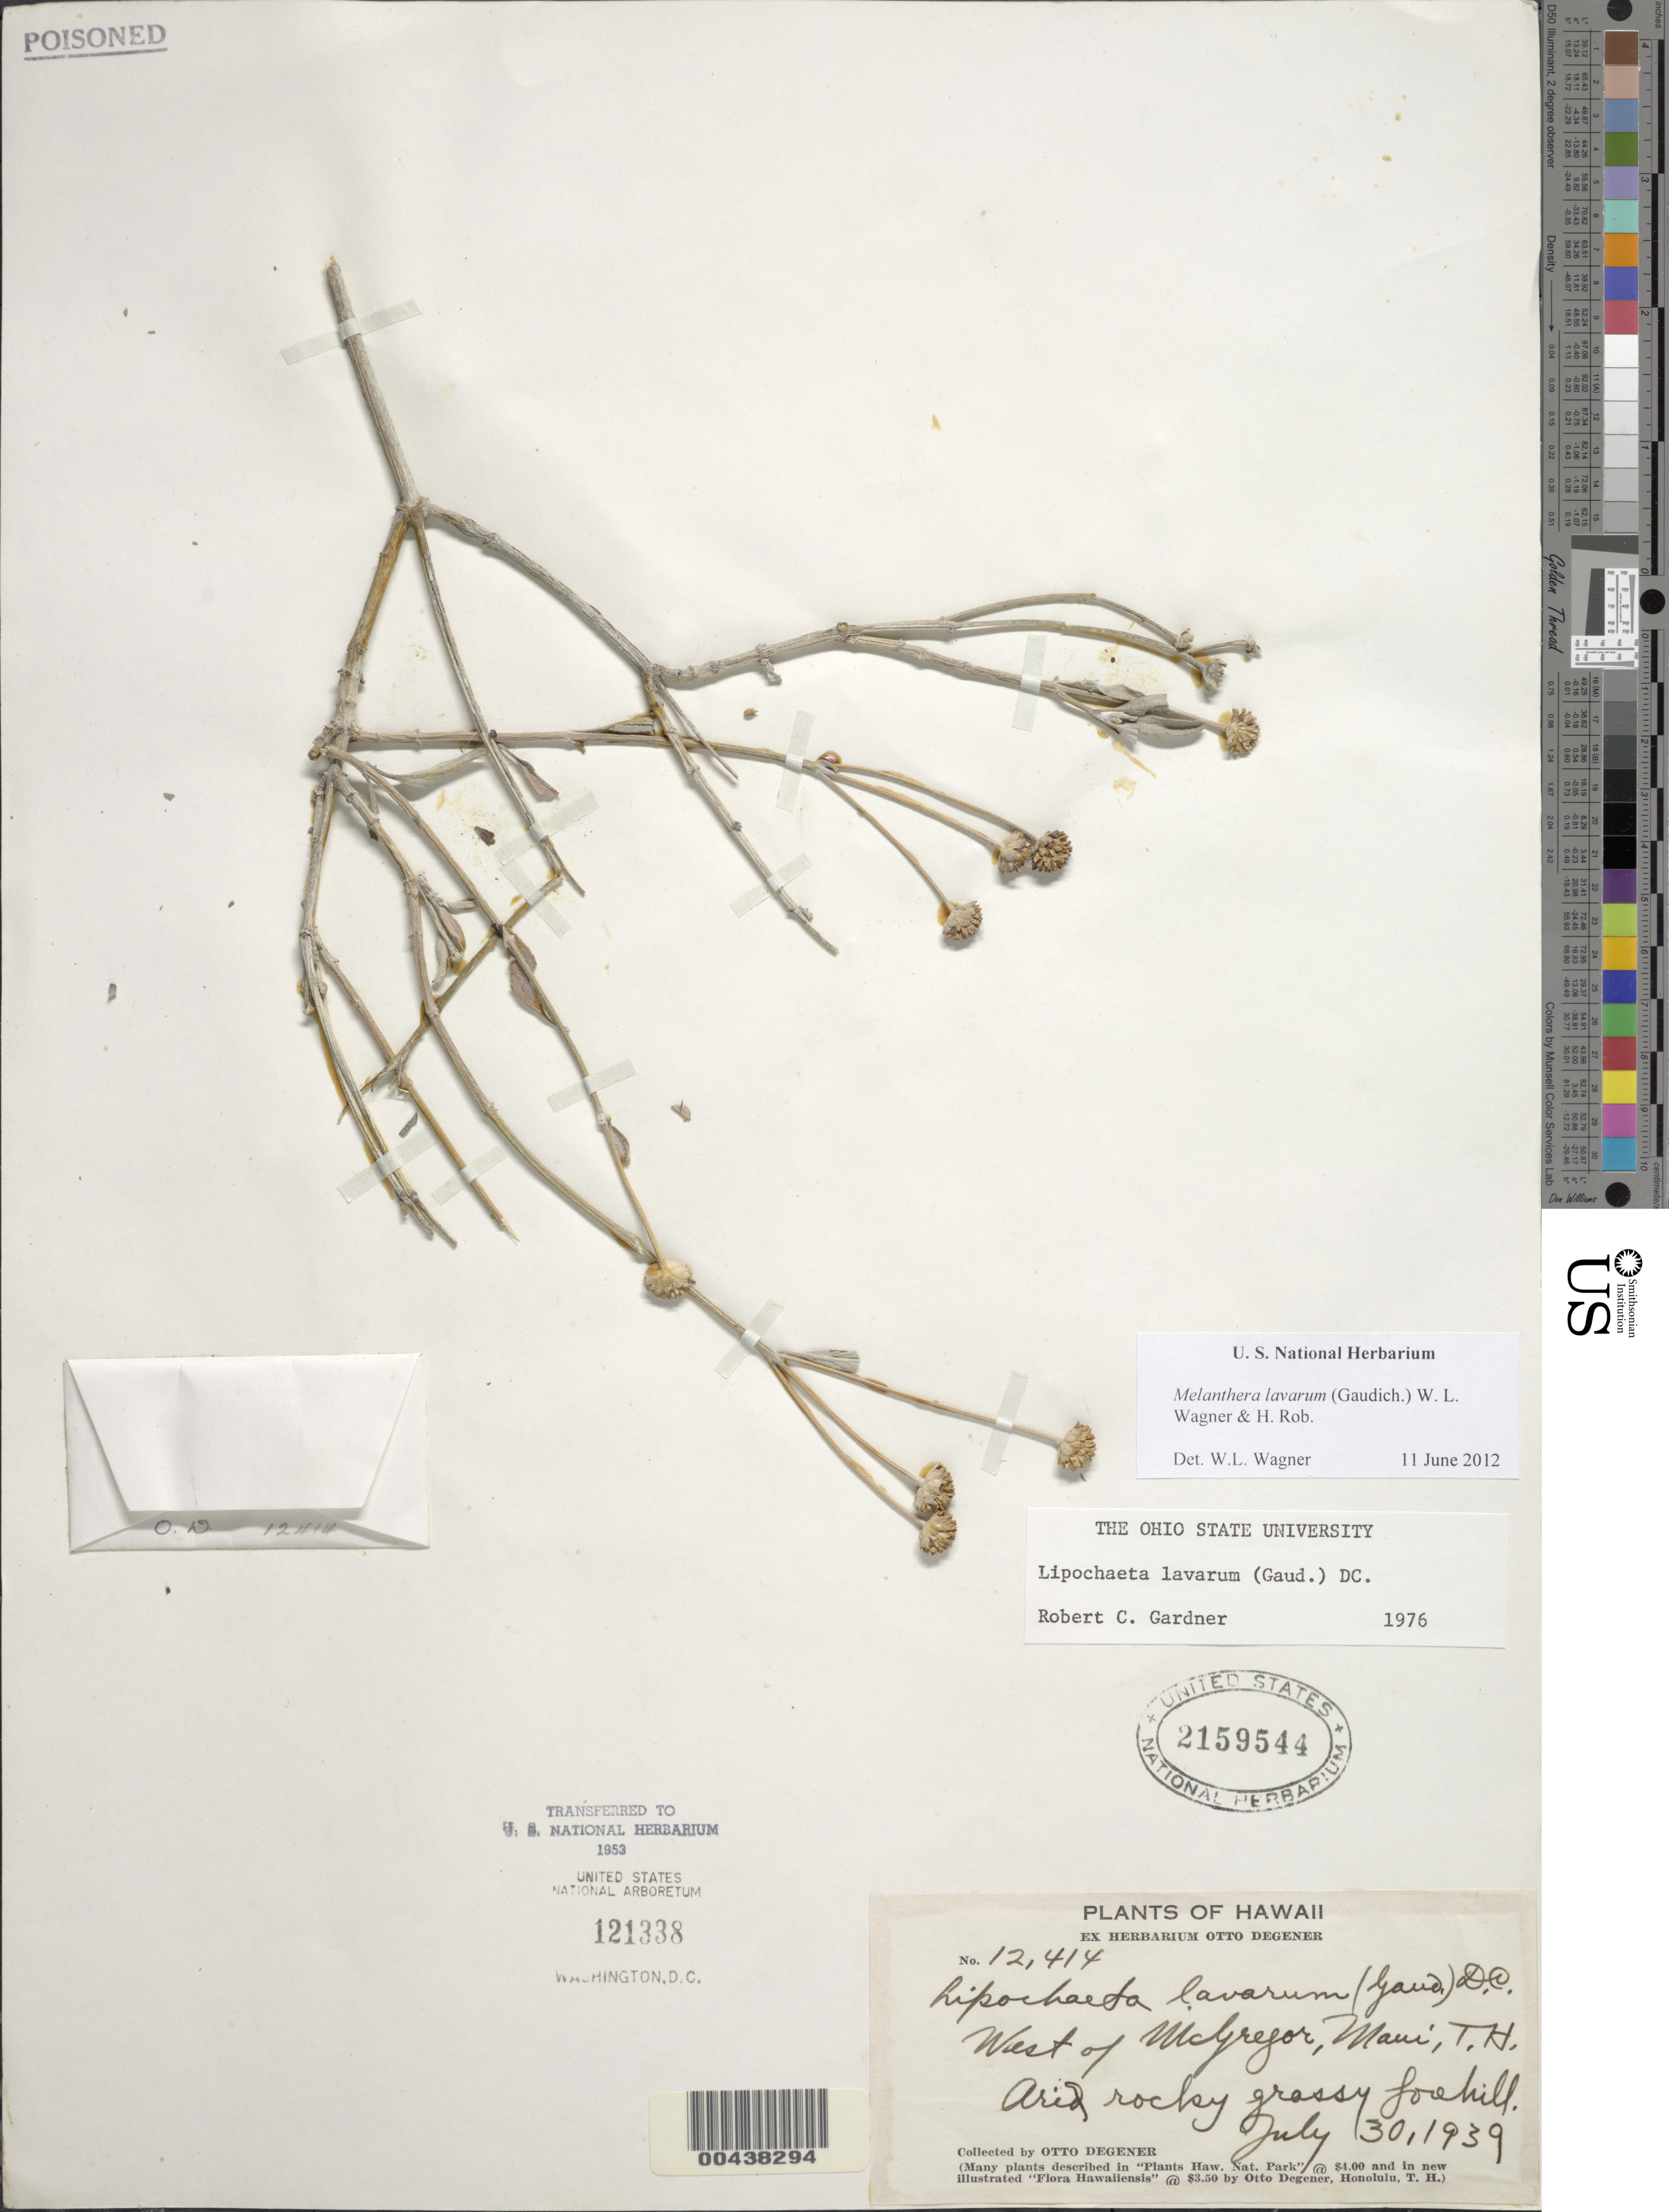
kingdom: Plantae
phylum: Tracheophyta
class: Magnoliopsida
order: Asterales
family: Asteraceae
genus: Wollastonia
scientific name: Wollastonia lavarum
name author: (Gaudich.) Orchard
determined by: Wagner, W. L., (BOT), Smithsonian Institution - National Museum of Natural History (UNITED STATES)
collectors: O. Degener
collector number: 12414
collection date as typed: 30 Jul 1939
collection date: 1939-07-30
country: United States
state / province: Hawaii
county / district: Maui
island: Maui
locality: W of McGregor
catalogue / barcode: US 2159544